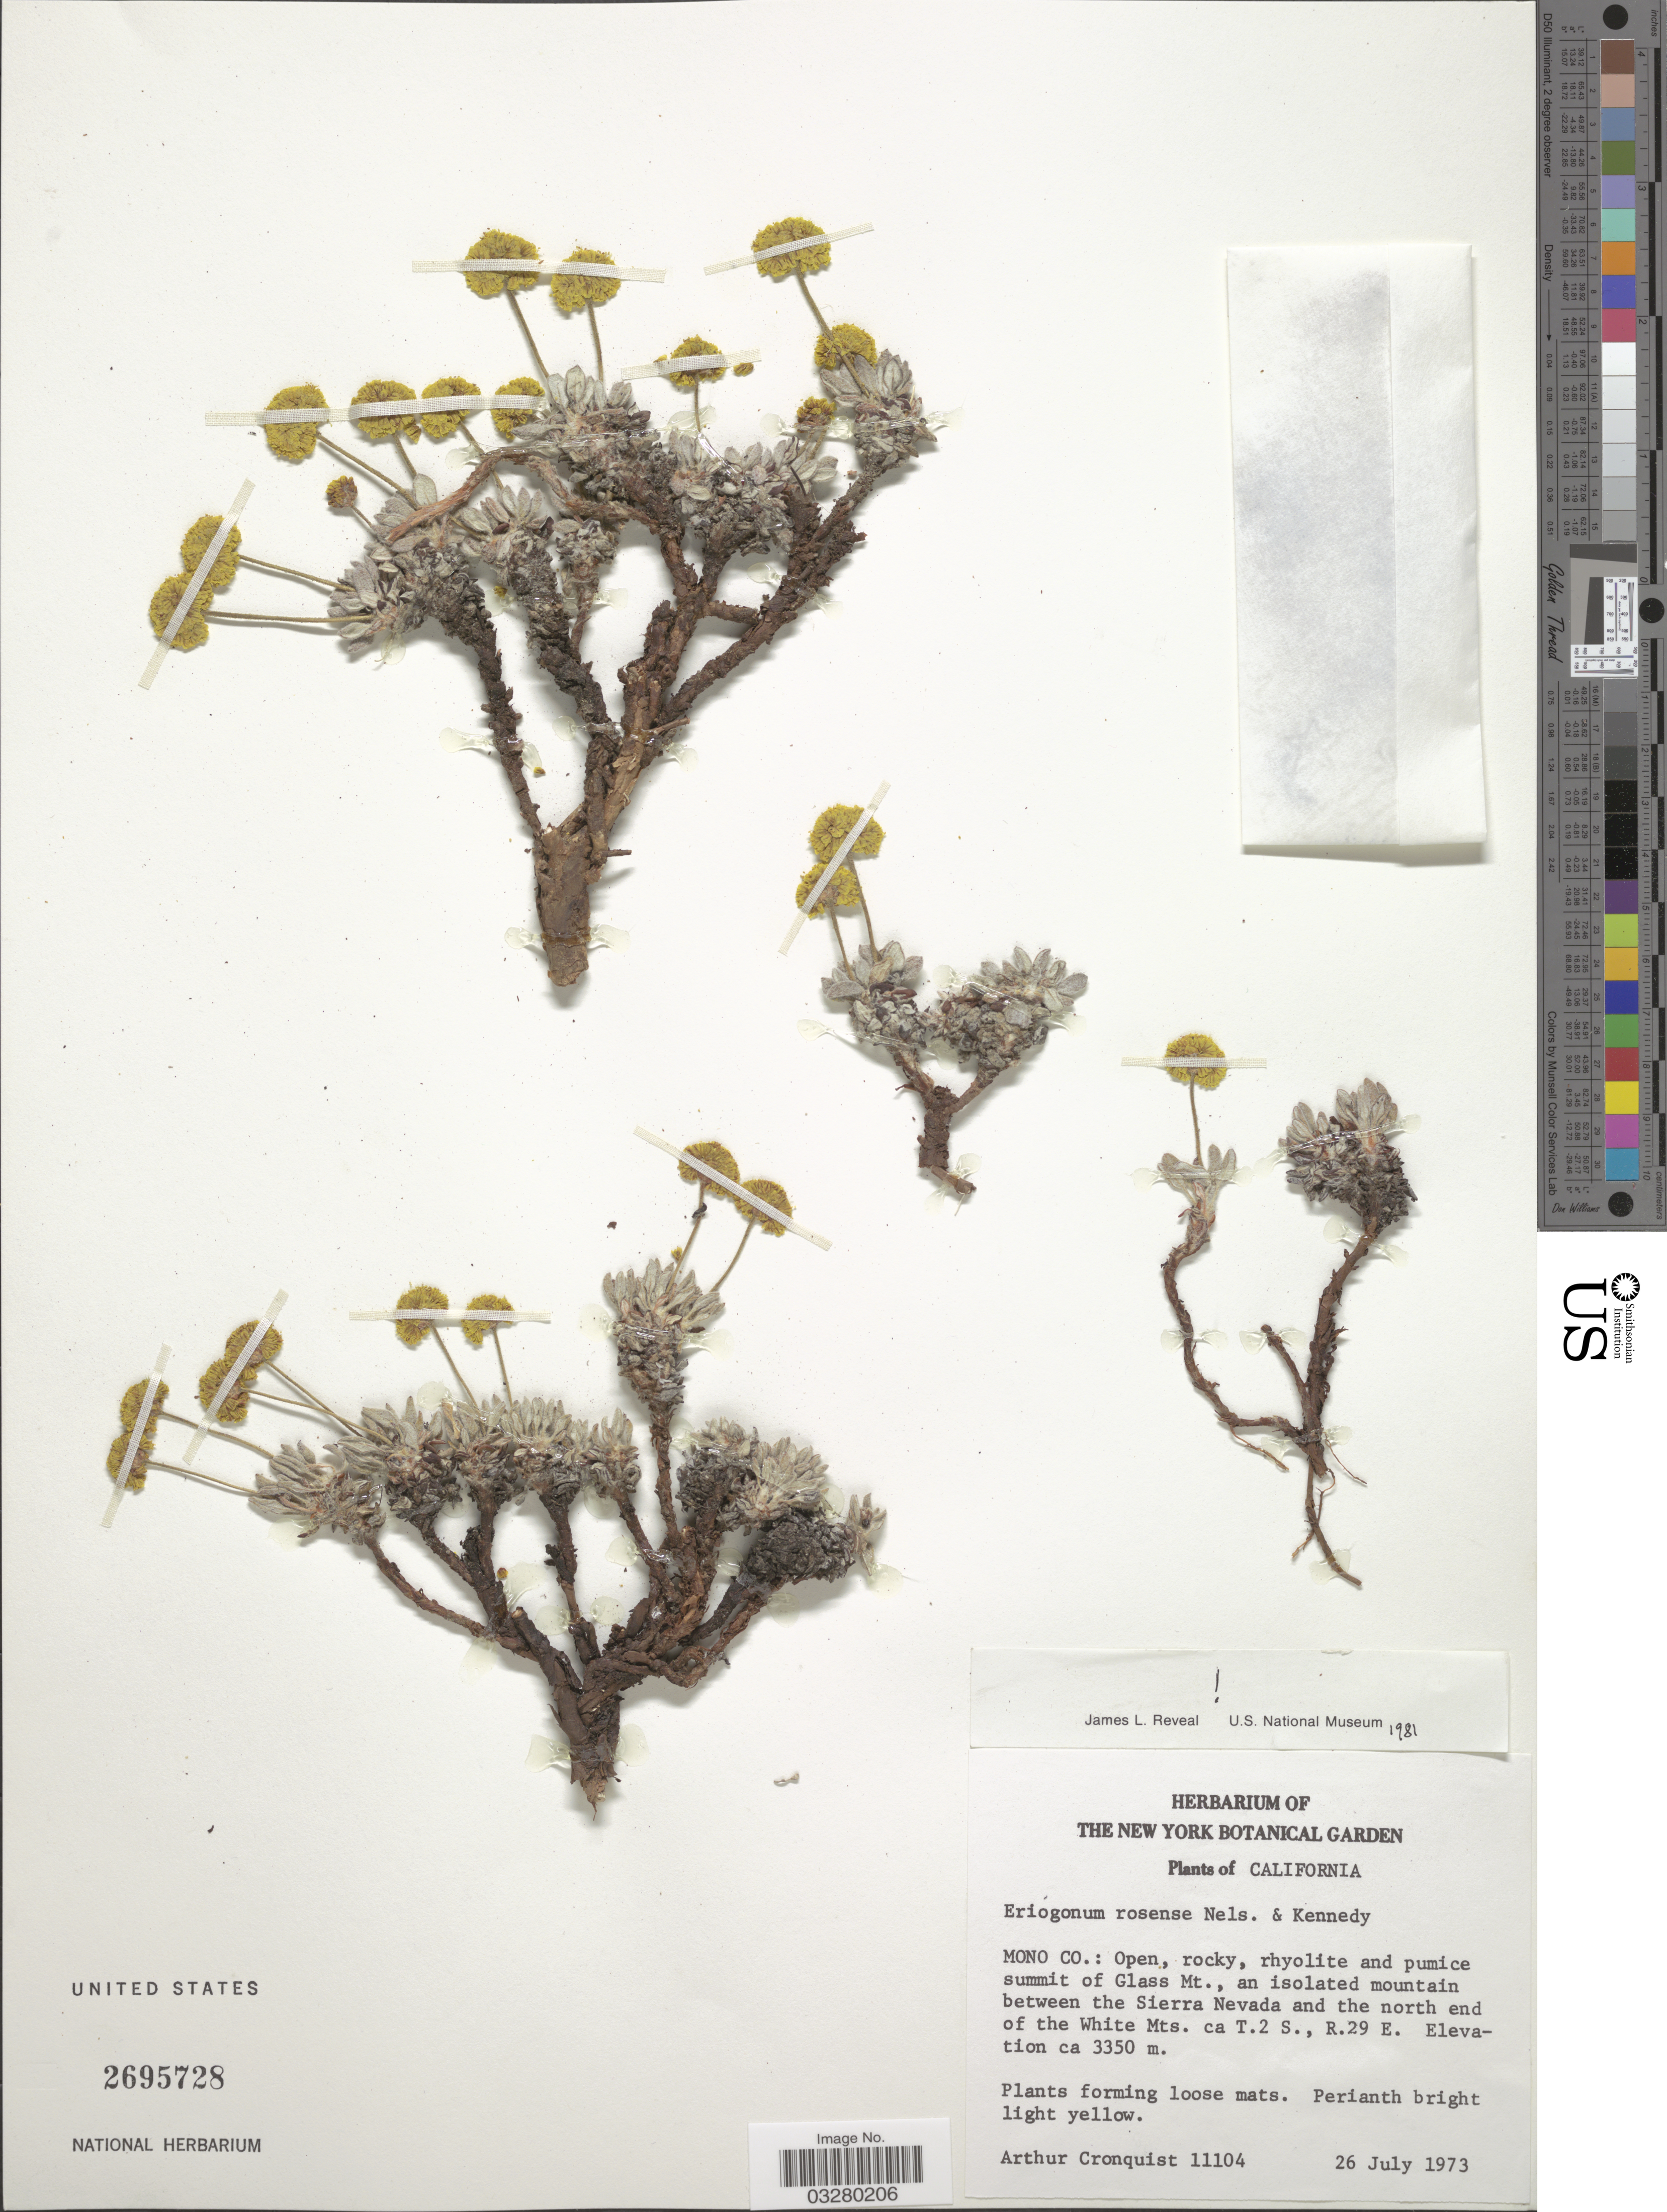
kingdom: Plantae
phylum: Tracheophyta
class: Magnoliopsida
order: Caryophyllales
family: Polygonaceae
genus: Eriogonum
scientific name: Eriogonum rosense var. subracemosum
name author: A. Nelson & P.B. Kenn.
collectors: A. J. Cronquist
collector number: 11104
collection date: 1973-07-26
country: United States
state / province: California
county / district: Mono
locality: Mono Co.: Open, rocky, rhyolite and pumice summit of Glass Mt., an isolated mountain between the Sierra Nevada and the north end of the White Mts. ca T.2 S., R.29 E.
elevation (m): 3350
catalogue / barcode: US 2695728